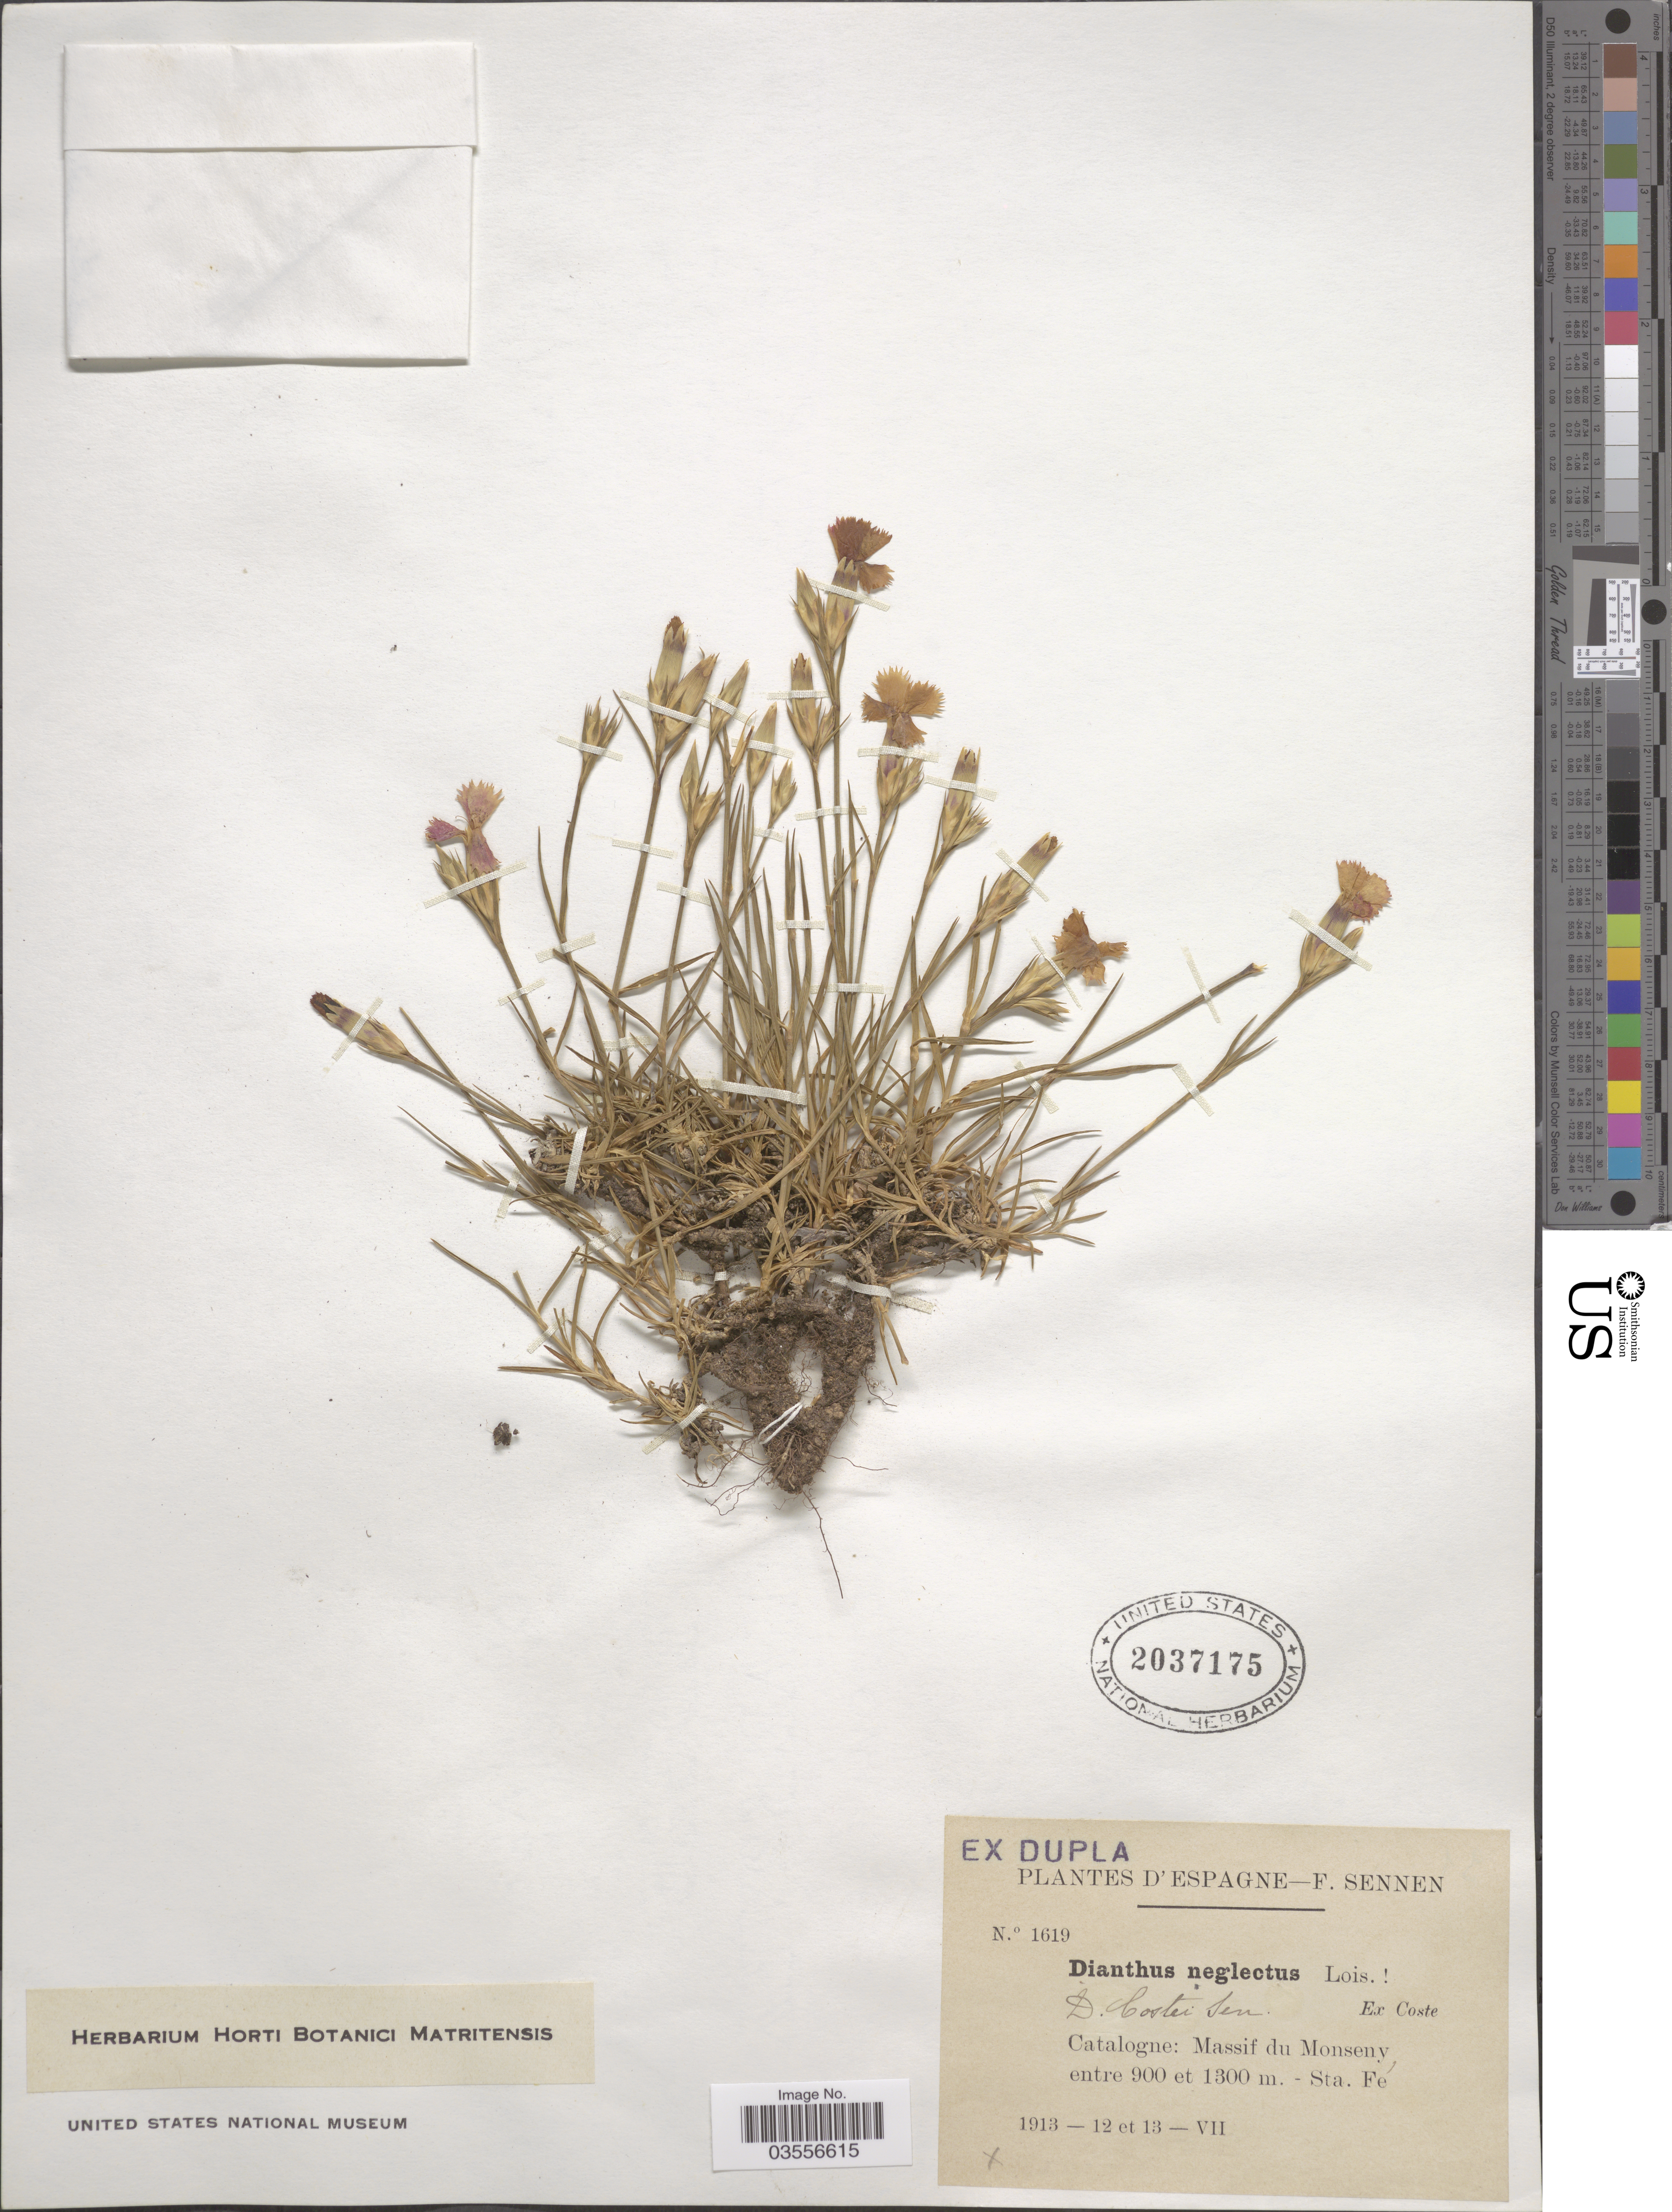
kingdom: Plantae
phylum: Tracheophyta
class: Magnoliopsida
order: Caryophyllales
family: Caryophyllaceae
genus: Dianthus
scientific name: Dianthus neglectus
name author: Loisel.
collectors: E. Sennen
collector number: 1619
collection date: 1913-07-12/1913-07-13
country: Spain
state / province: Catalunya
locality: Catalogne. Massif du Monseny, Sta. Fe.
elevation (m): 900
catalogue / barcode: US 2037175